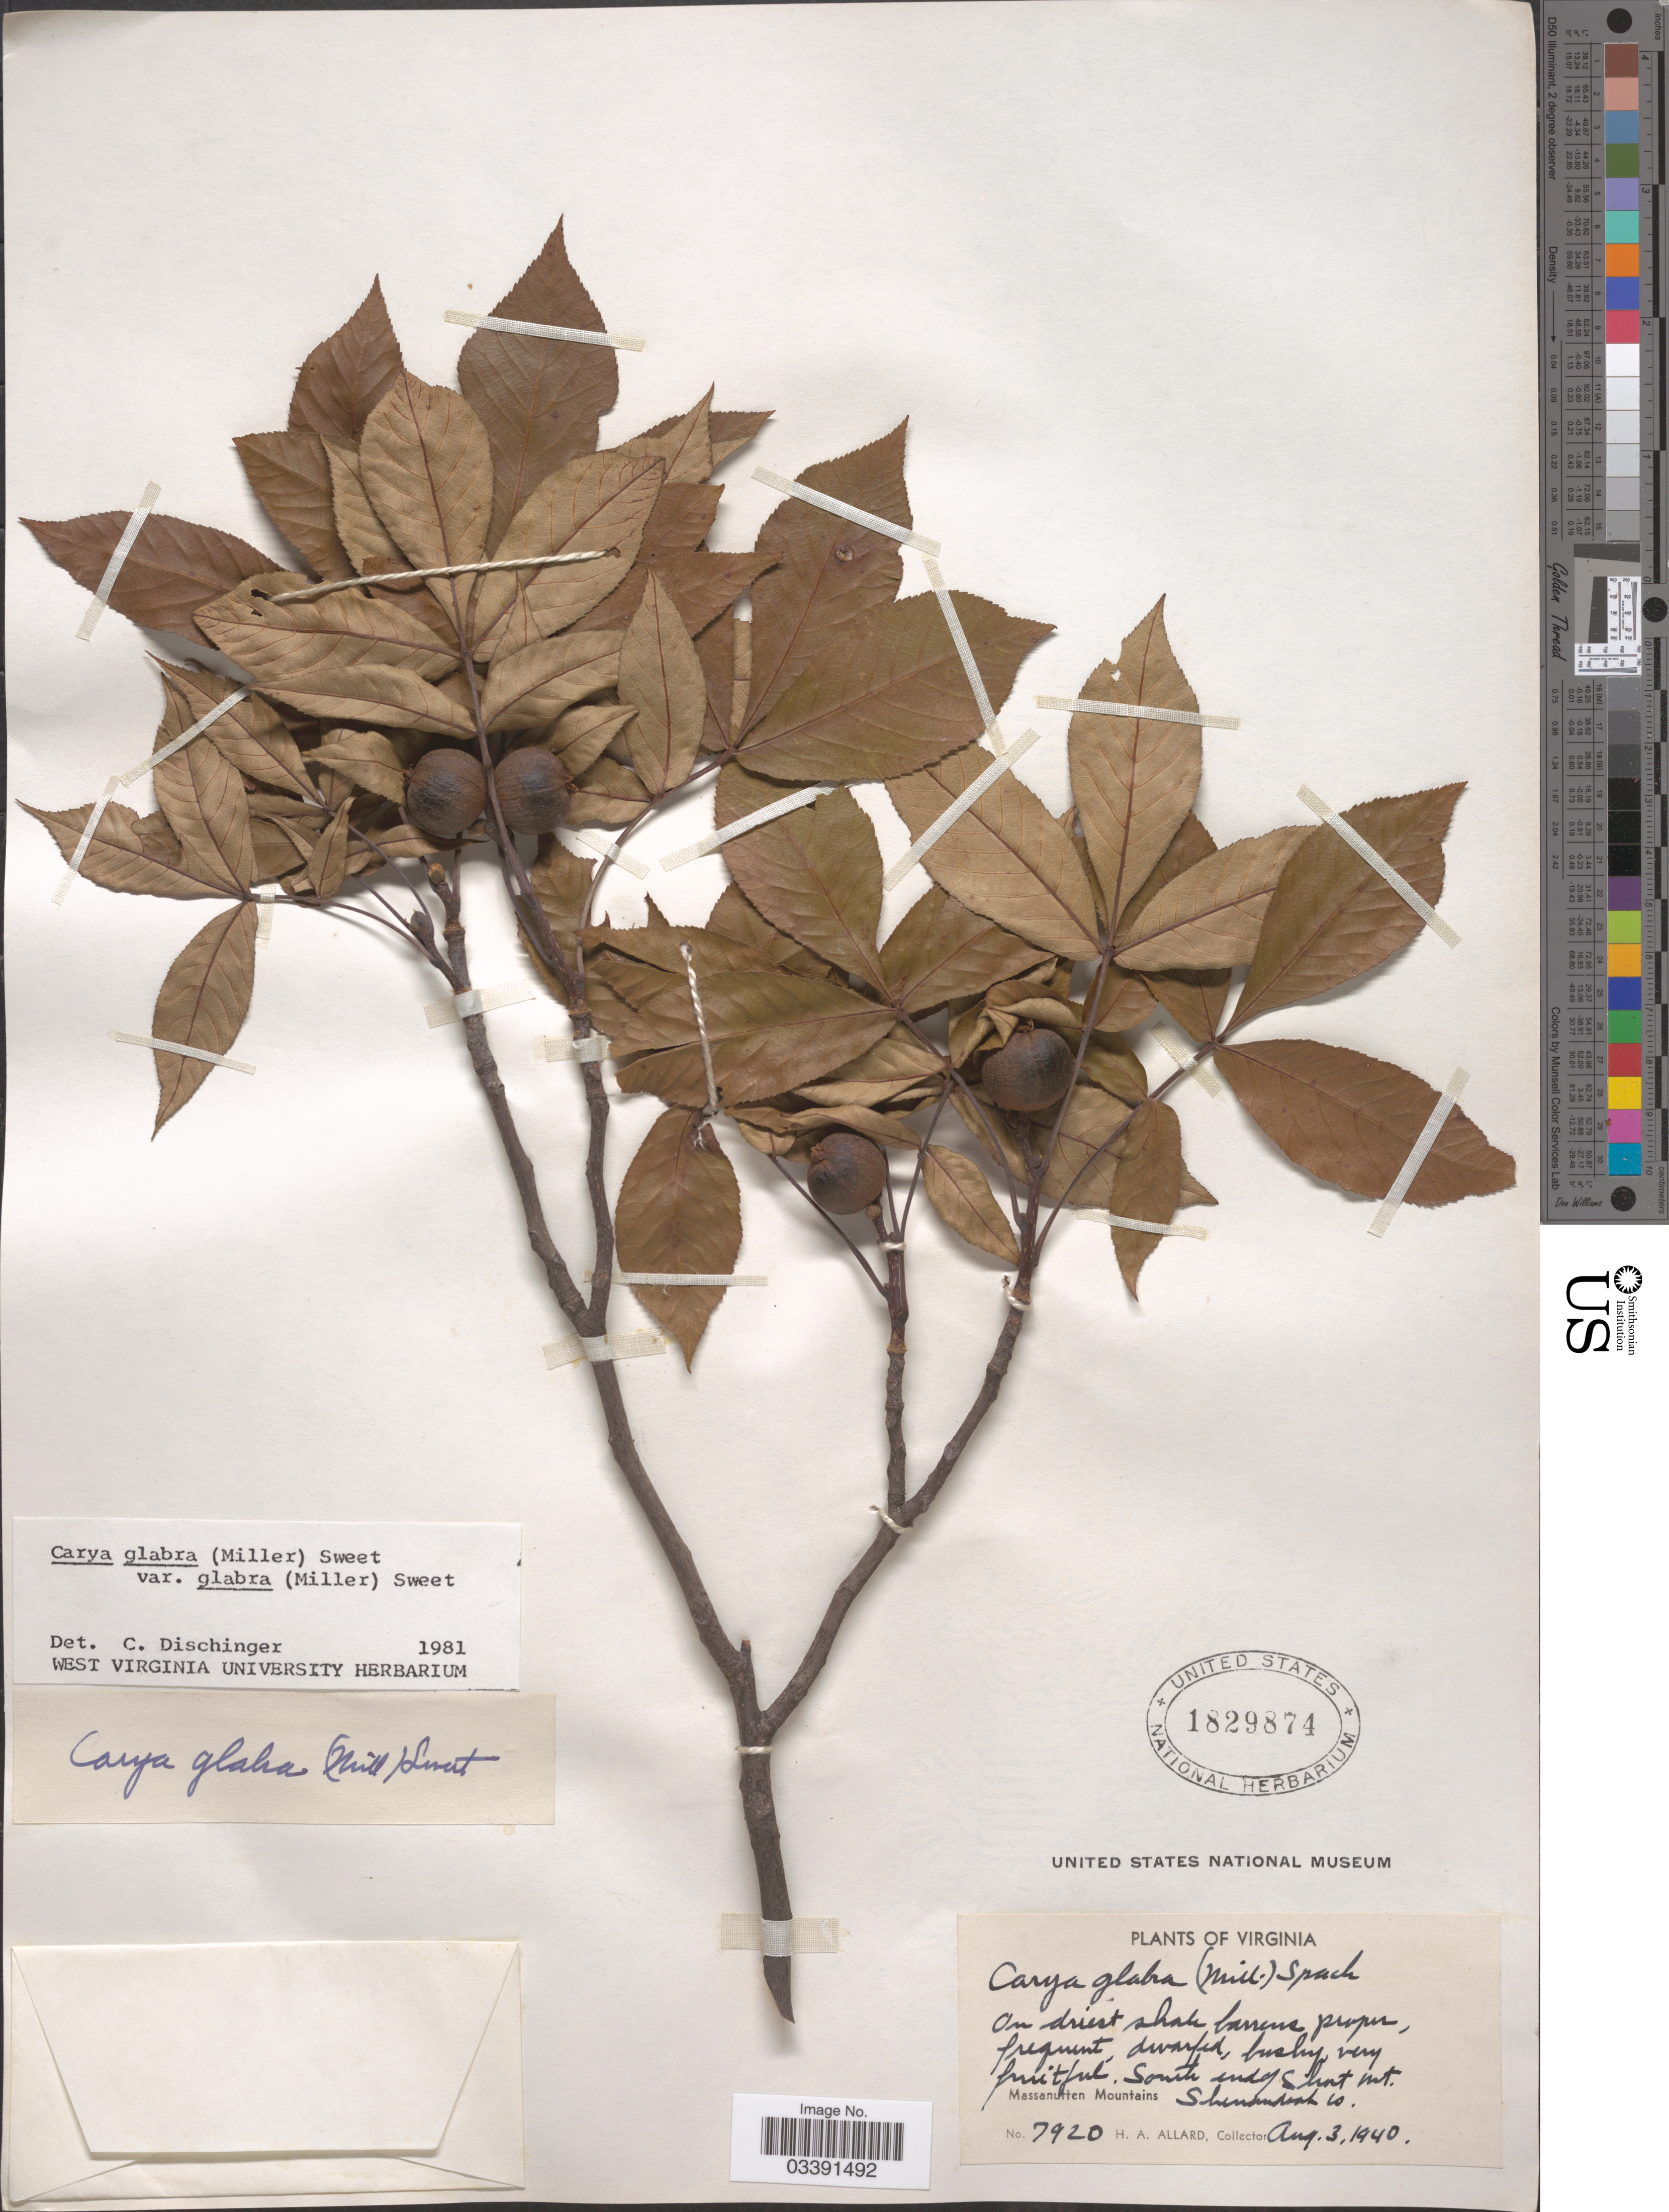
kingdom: Plantae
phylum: Tracheophyta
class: Magnoliopsida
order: Fagales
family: Juglandaceae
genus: Carya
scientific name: Carya glabra var. glabra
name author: (Mill.) Sweet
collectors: H. A. Allard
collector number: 7920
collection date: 1940-08-03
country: United States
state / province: Virginia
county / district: Shenandoah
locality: South end of Short Mt. Massanutten Mountains. Shenandoah Co.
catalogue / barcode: US 1829874